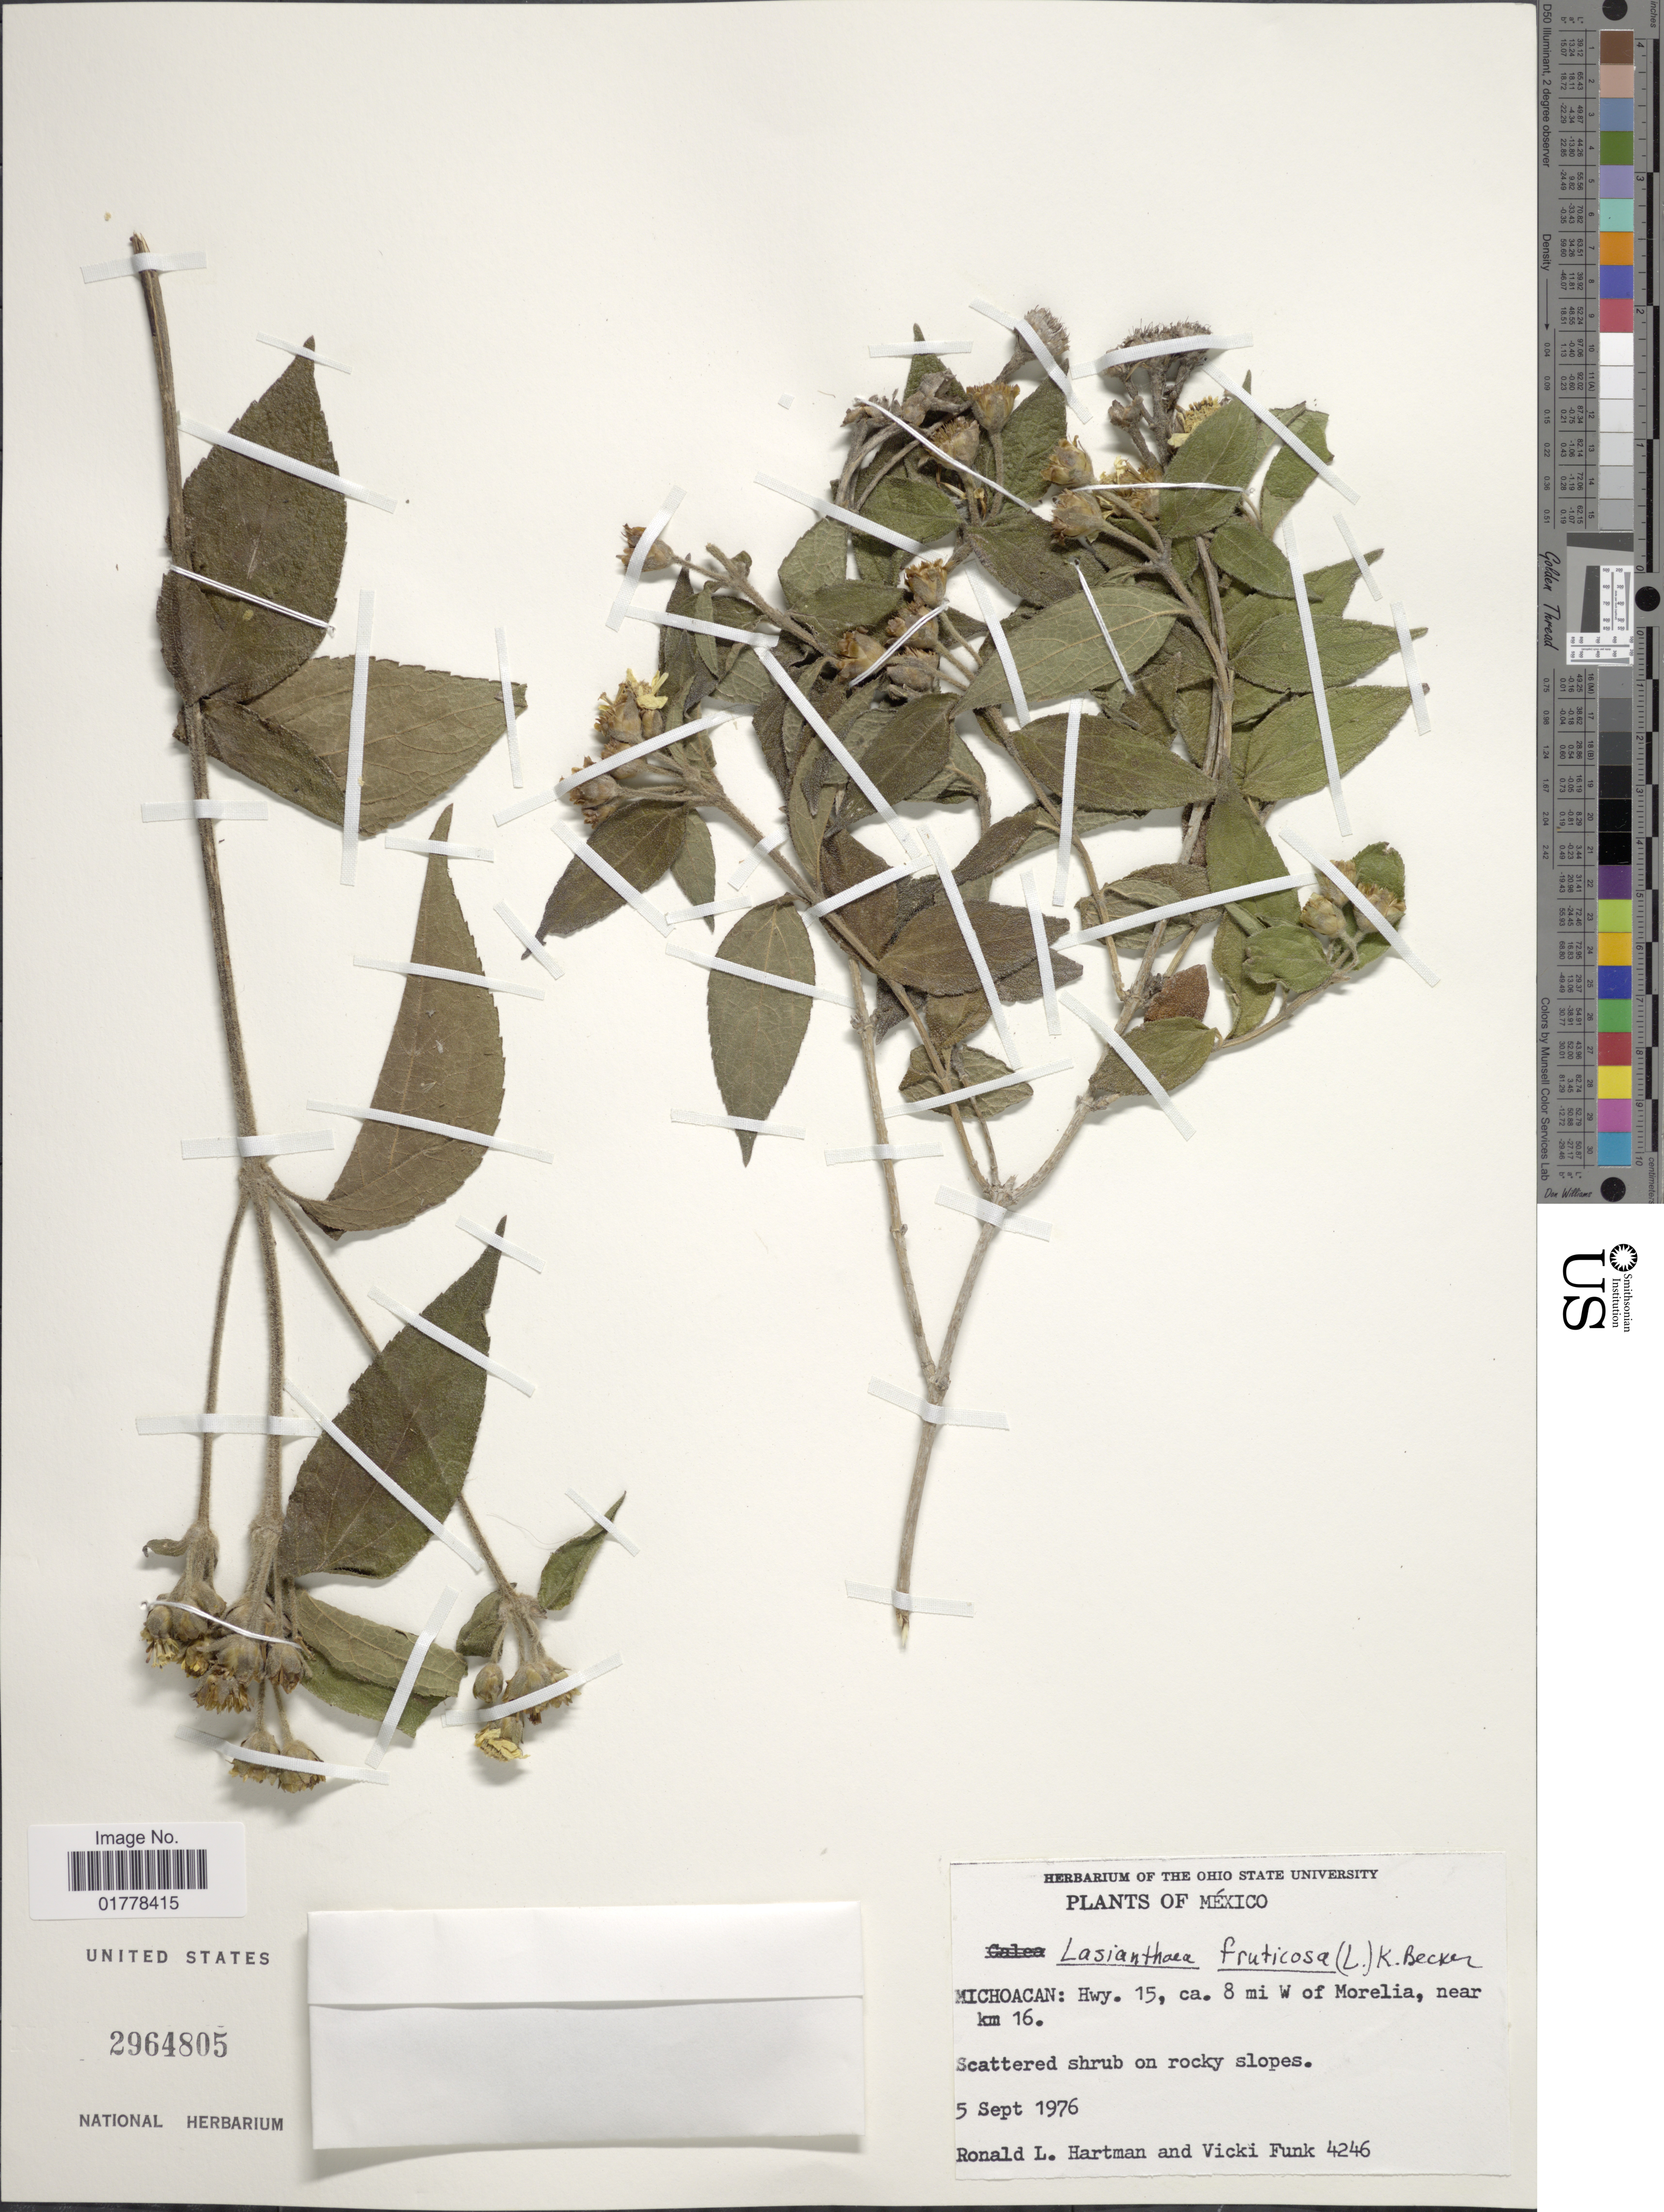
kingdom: Plantae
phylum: Tracheophyta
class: Magnoliopsida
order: Asterales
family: Asteraceae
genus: Lasianthaea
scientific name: Lasianthaea fruticosa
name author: (L.) K.M. Becker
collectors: R. L. Hartman & V. Funk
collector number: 4246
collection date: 1976-09-05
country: Mexico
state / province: Michoacán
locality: Hwy. 15, ca. 8 mi W of Morelia, near km 16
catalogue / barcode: US 2964805